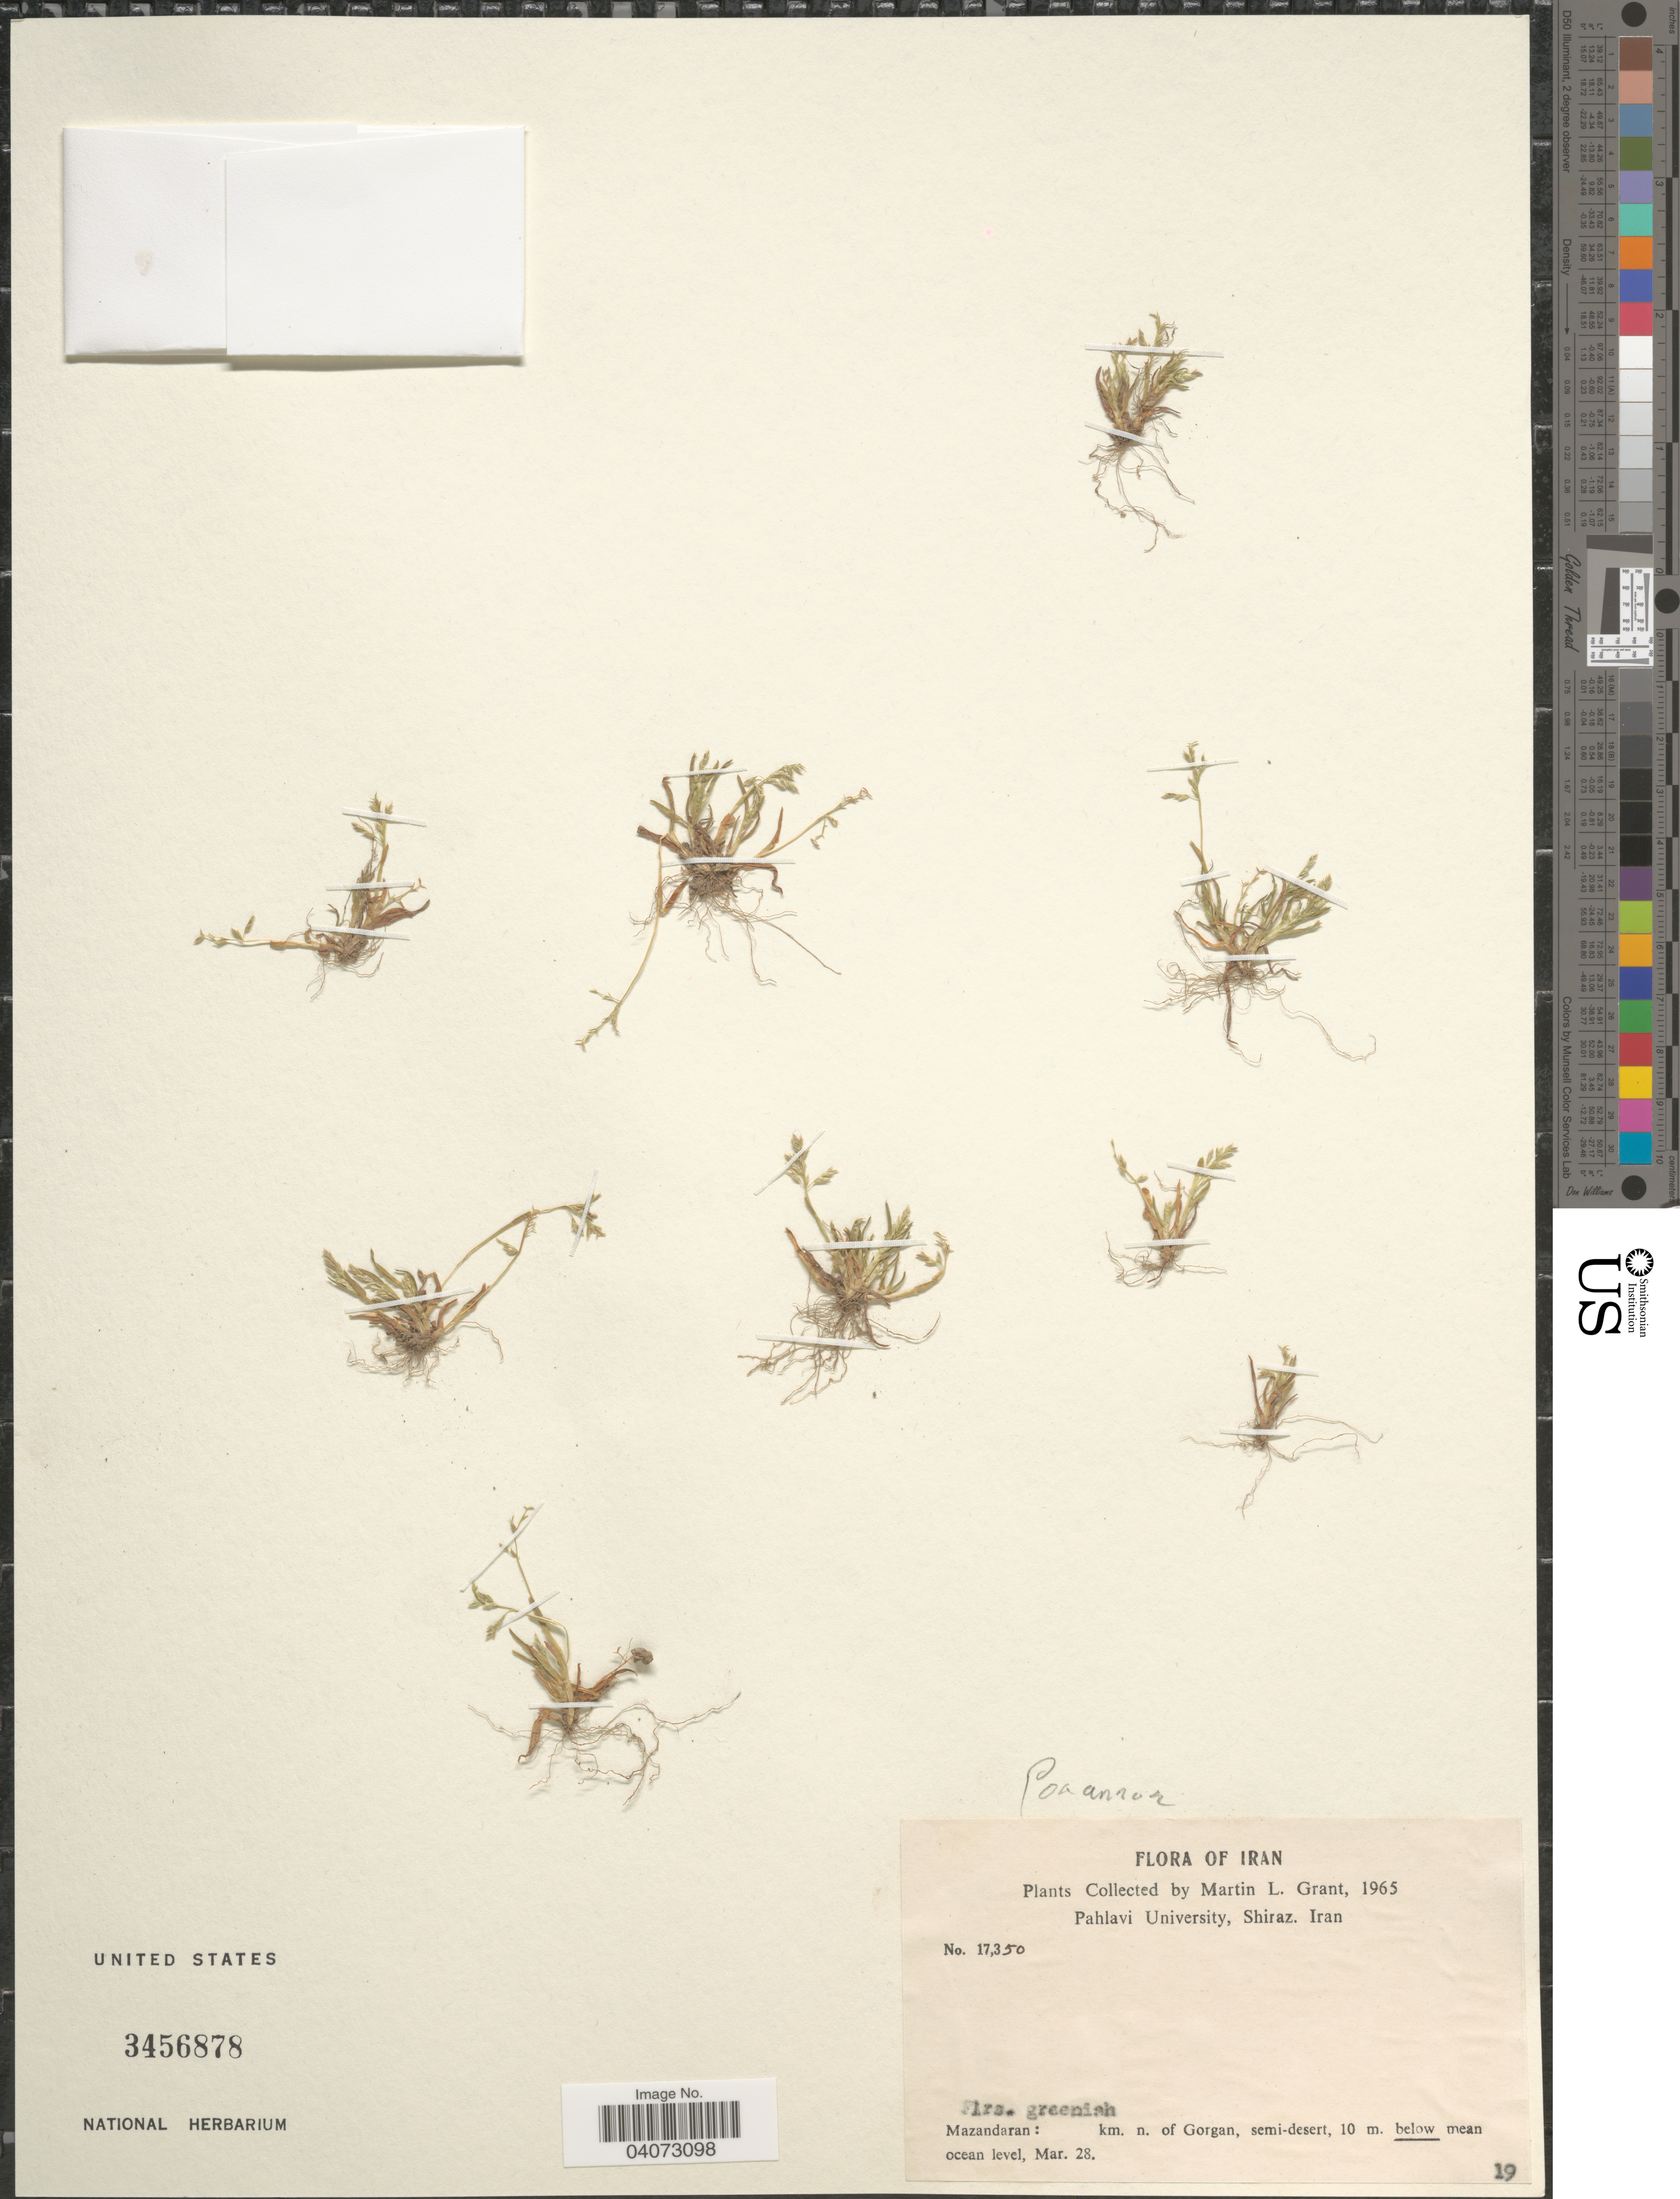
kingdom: Plantae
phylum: Tracheophyta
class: Liliopsida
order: Poales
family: Poaceae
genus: Poa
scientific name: Poa annua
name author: L.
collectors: M. L. Grant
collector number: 17350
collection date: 1965-03-28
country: Iran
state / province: Mazandaran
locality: Km. n. of Gorgan, semi-desert.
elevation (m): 10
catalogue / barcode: US 3456878